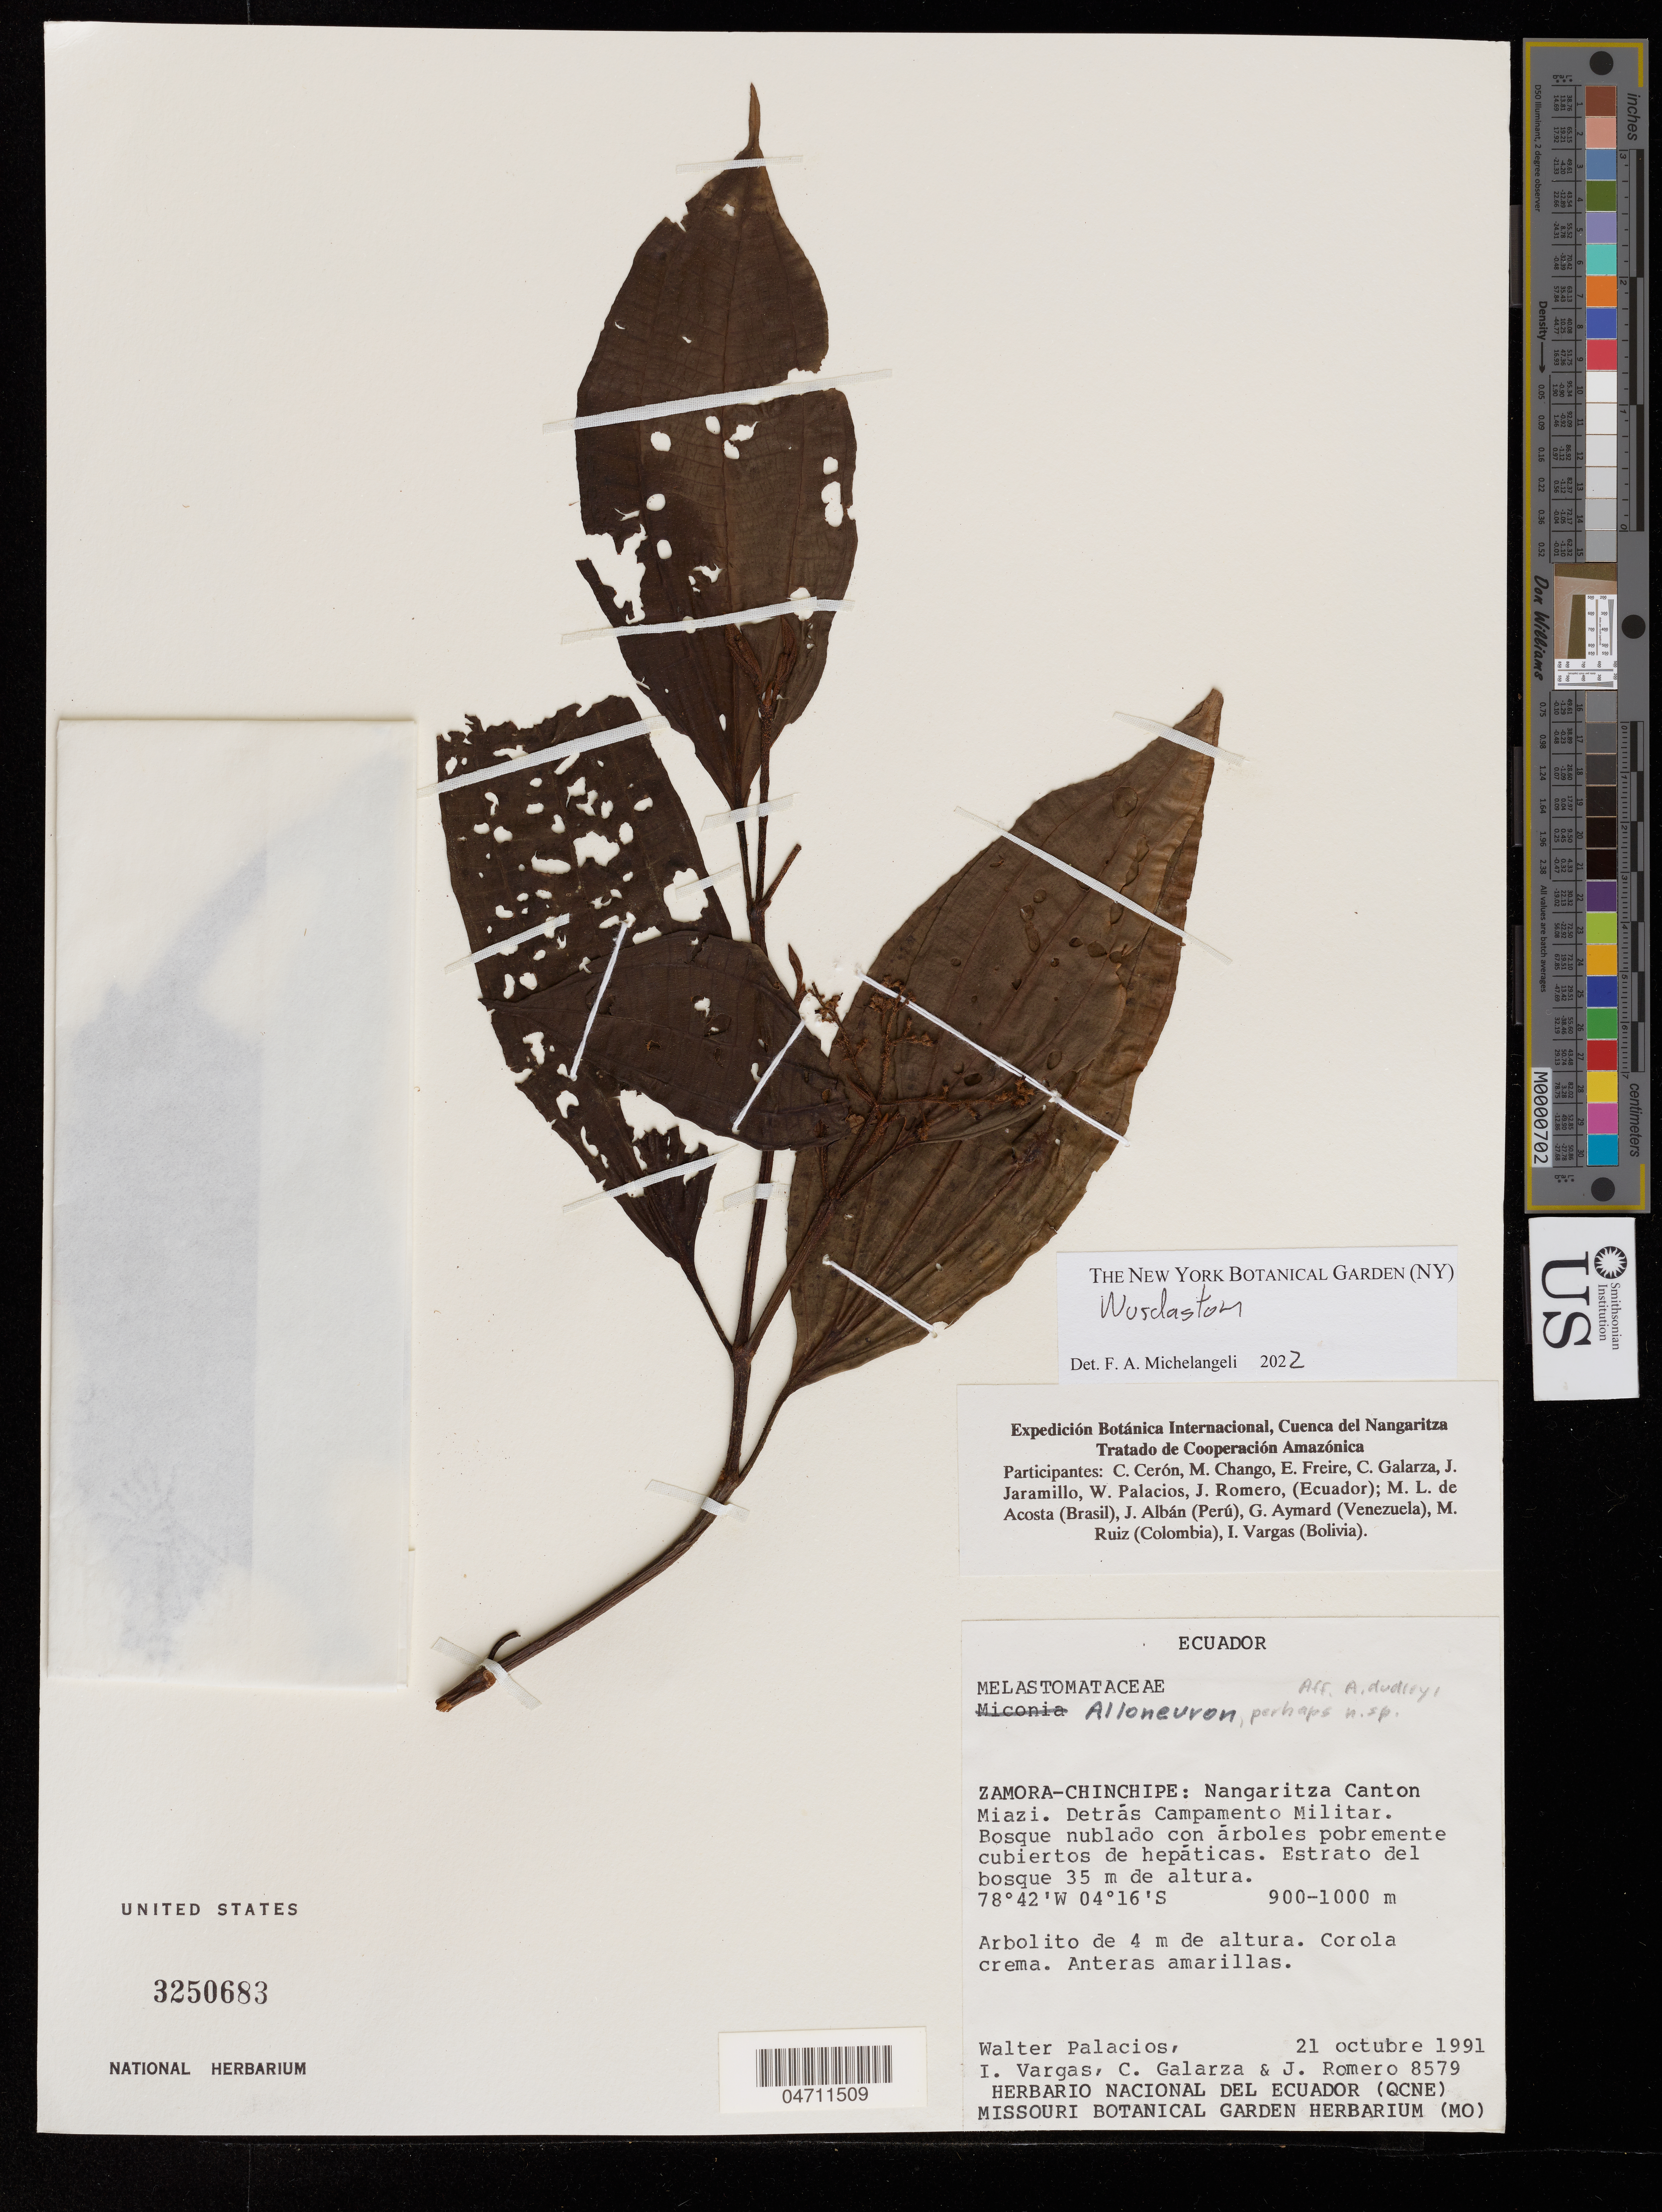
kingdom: Plantae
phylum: Tracheophyta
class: Magnoliopsida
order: Myrtales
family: Melastomataceae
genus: Wurdastom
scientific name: Wurdastom sp.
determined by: Michelangeli, F. A.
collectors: W. Palacios, I. Vargas, C. Galarza & J. Romero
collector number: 8579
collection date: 1991-10-21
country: Ecuador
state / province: Zamora-Chinchipe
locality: Nangaritza Canton. Miazi. Detrás Campamento Militar.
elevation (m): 900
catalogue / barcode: US 3250683